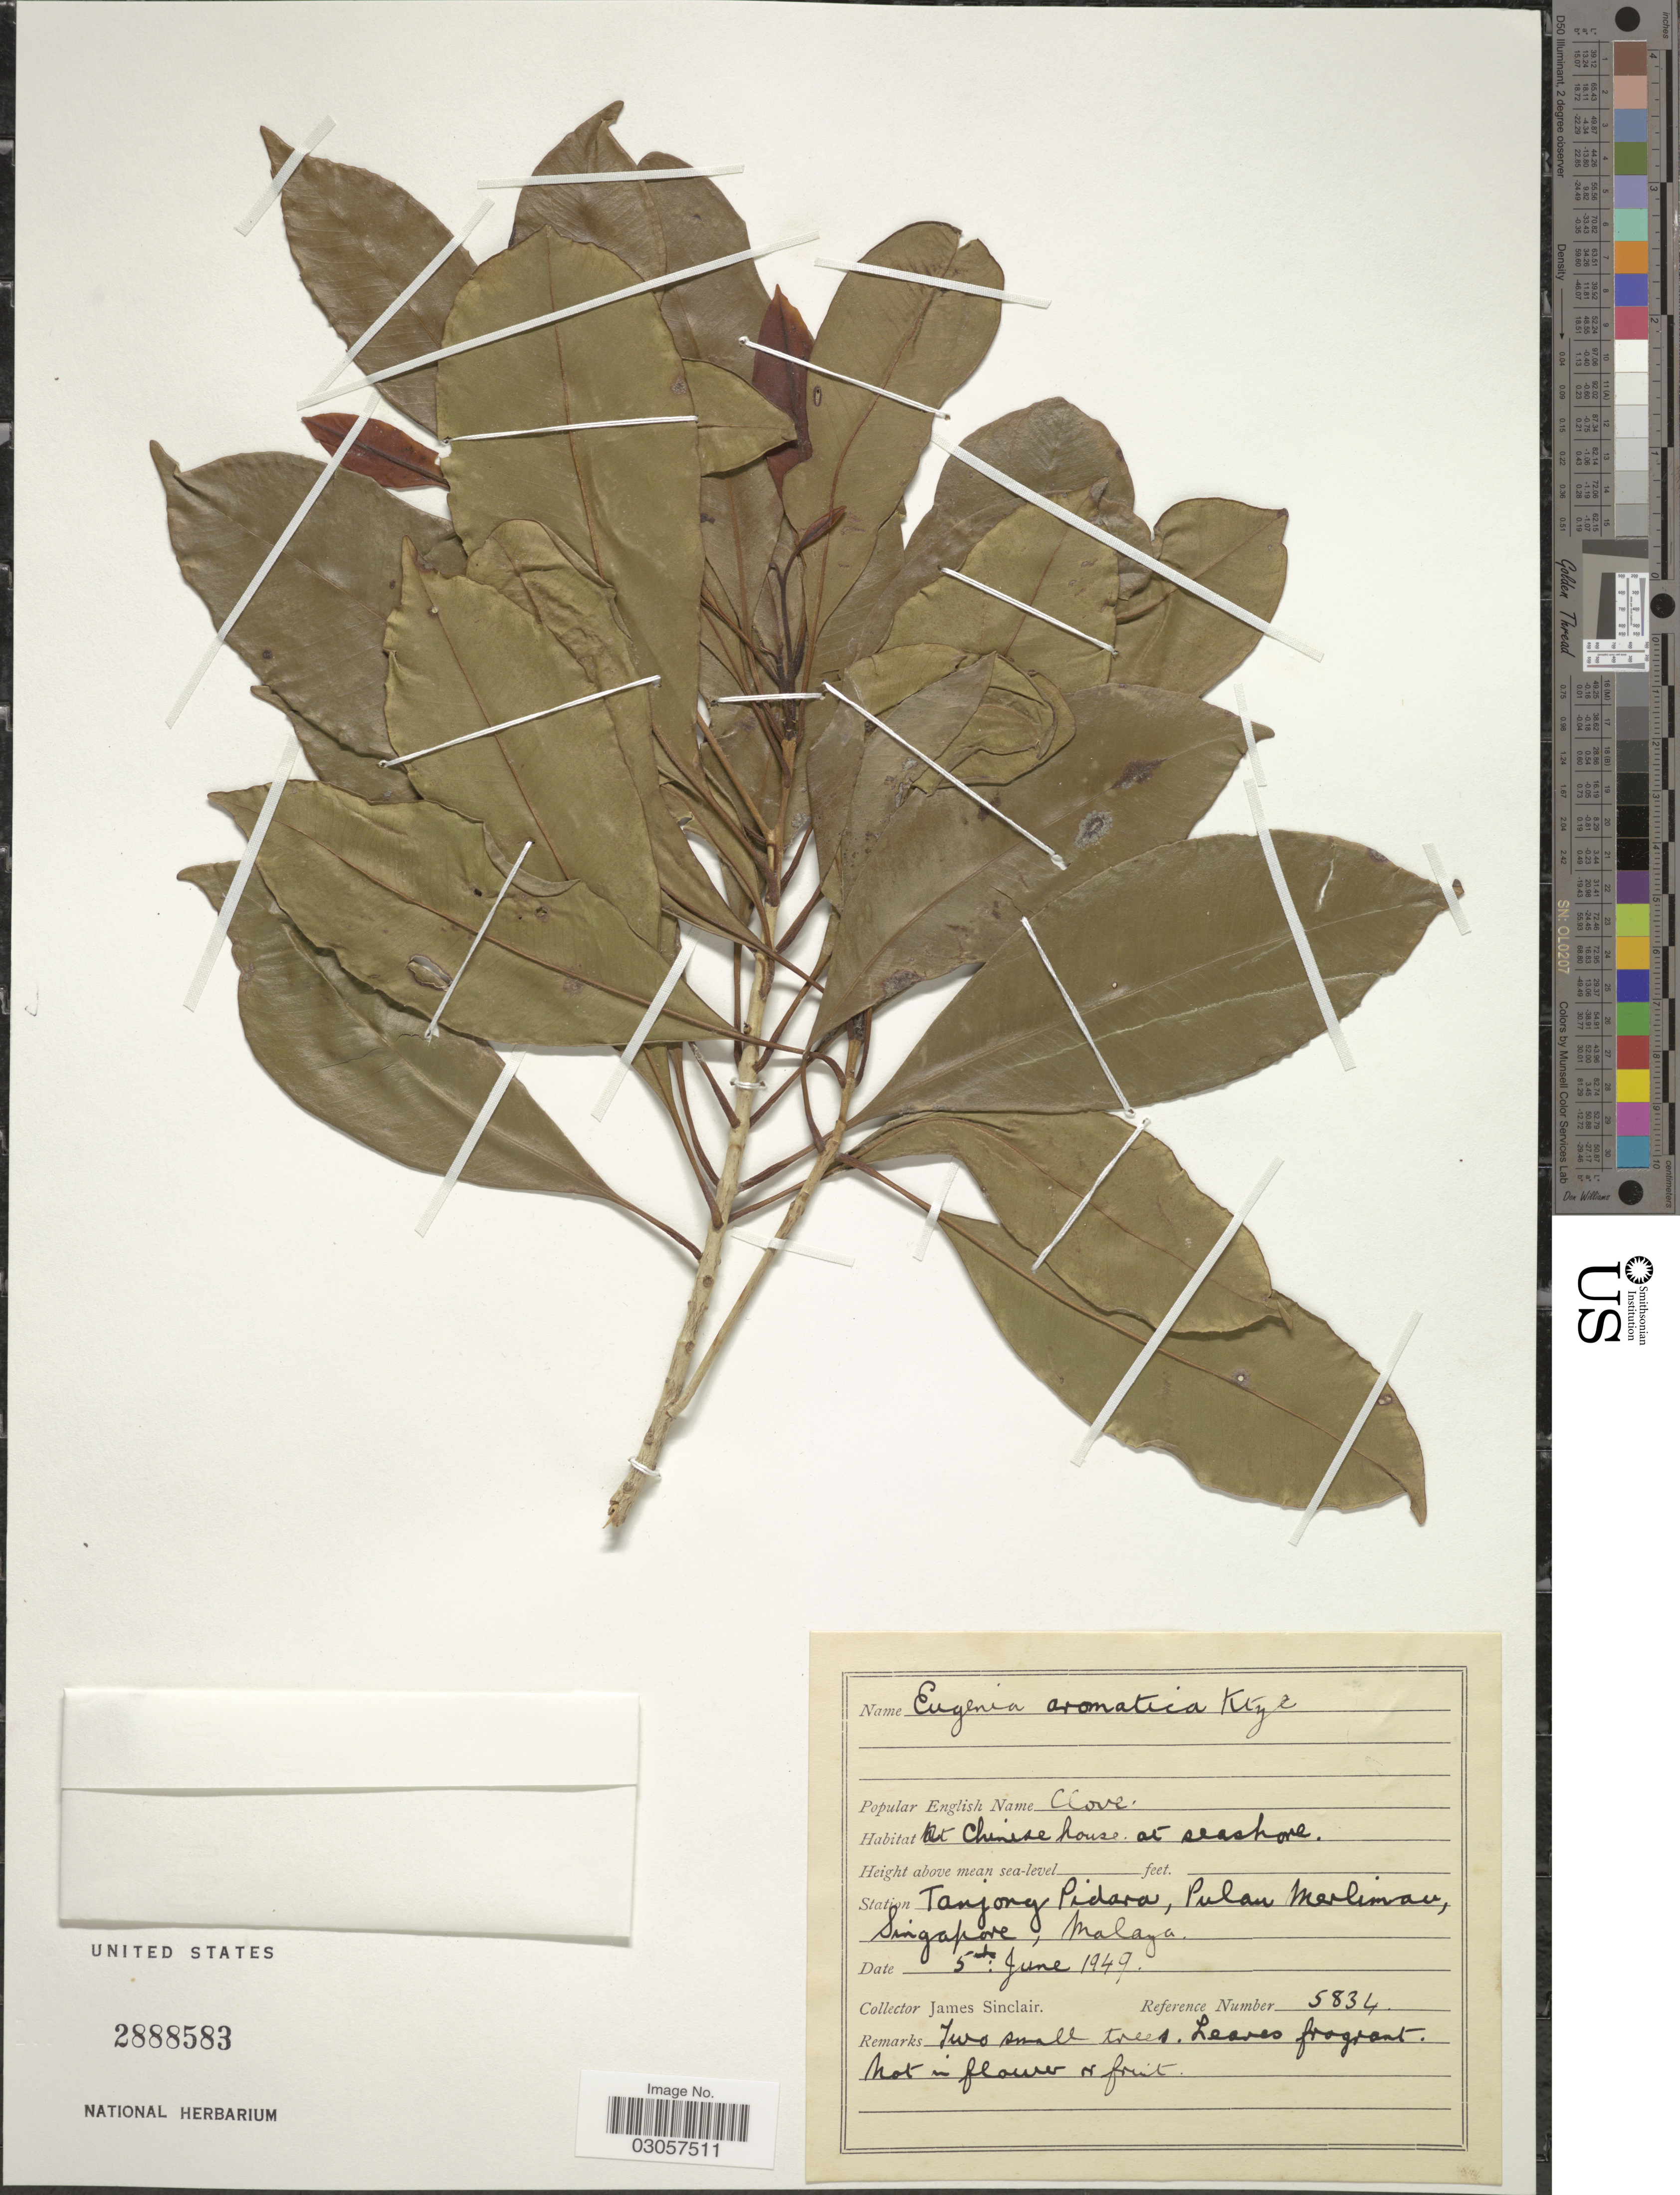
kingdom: Plantae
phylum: Tracheophyta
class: Magnoliopsida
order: Myrtales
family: Myrtaceae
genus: Syzygium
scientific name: Syzygium aromaticum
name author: (L.) Merr. & L.M. Perry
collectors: J. Sinclair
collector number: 5834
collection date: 1949-06-05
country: Singapore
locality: Station Tanjong Pidara, Pulau Merlimau, Singapore, Malaya.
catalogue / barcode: US 2888583